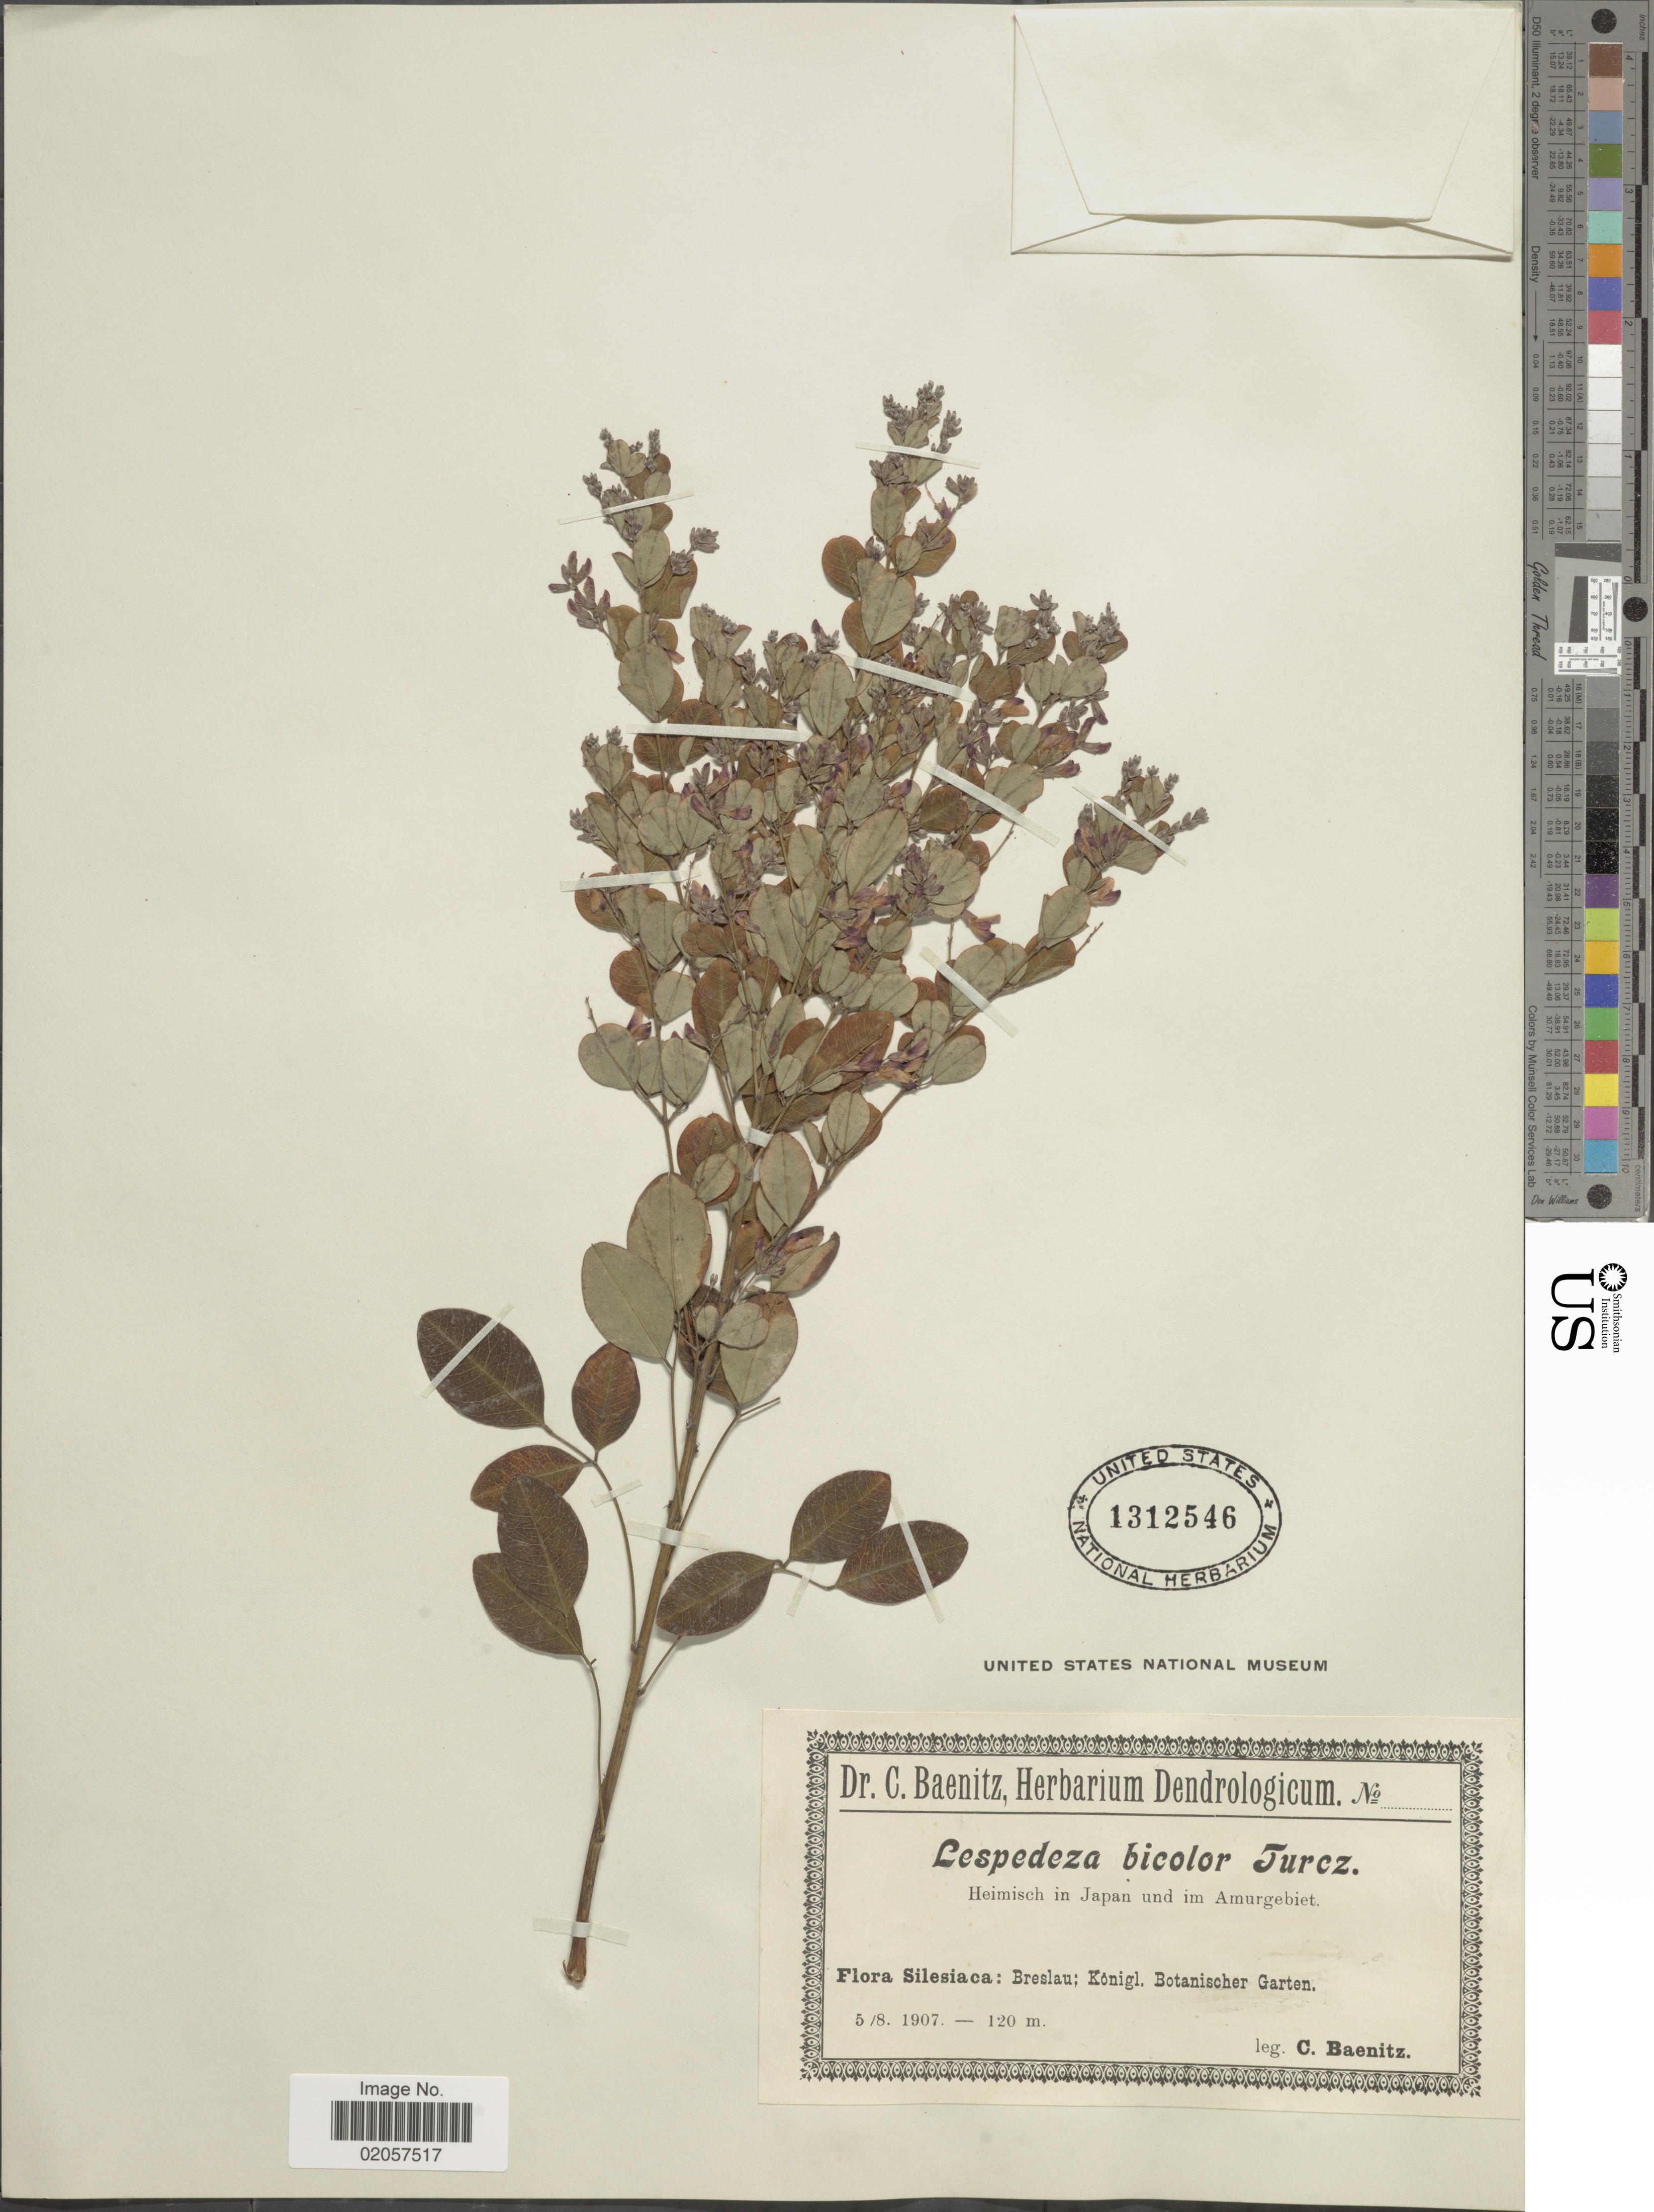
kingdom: Plantae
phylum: Tracheophyta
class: Magnoliopsida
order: Fabales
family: Fabaceae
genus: Lespedeza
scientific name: Lespedeza bicolor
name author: Turcz.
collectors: C. G. Baenitz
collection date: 1907-08-05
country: Poland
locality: Silesiaca: Breslaul Konsigl. Botanischer garten.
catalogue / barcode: US 1312546